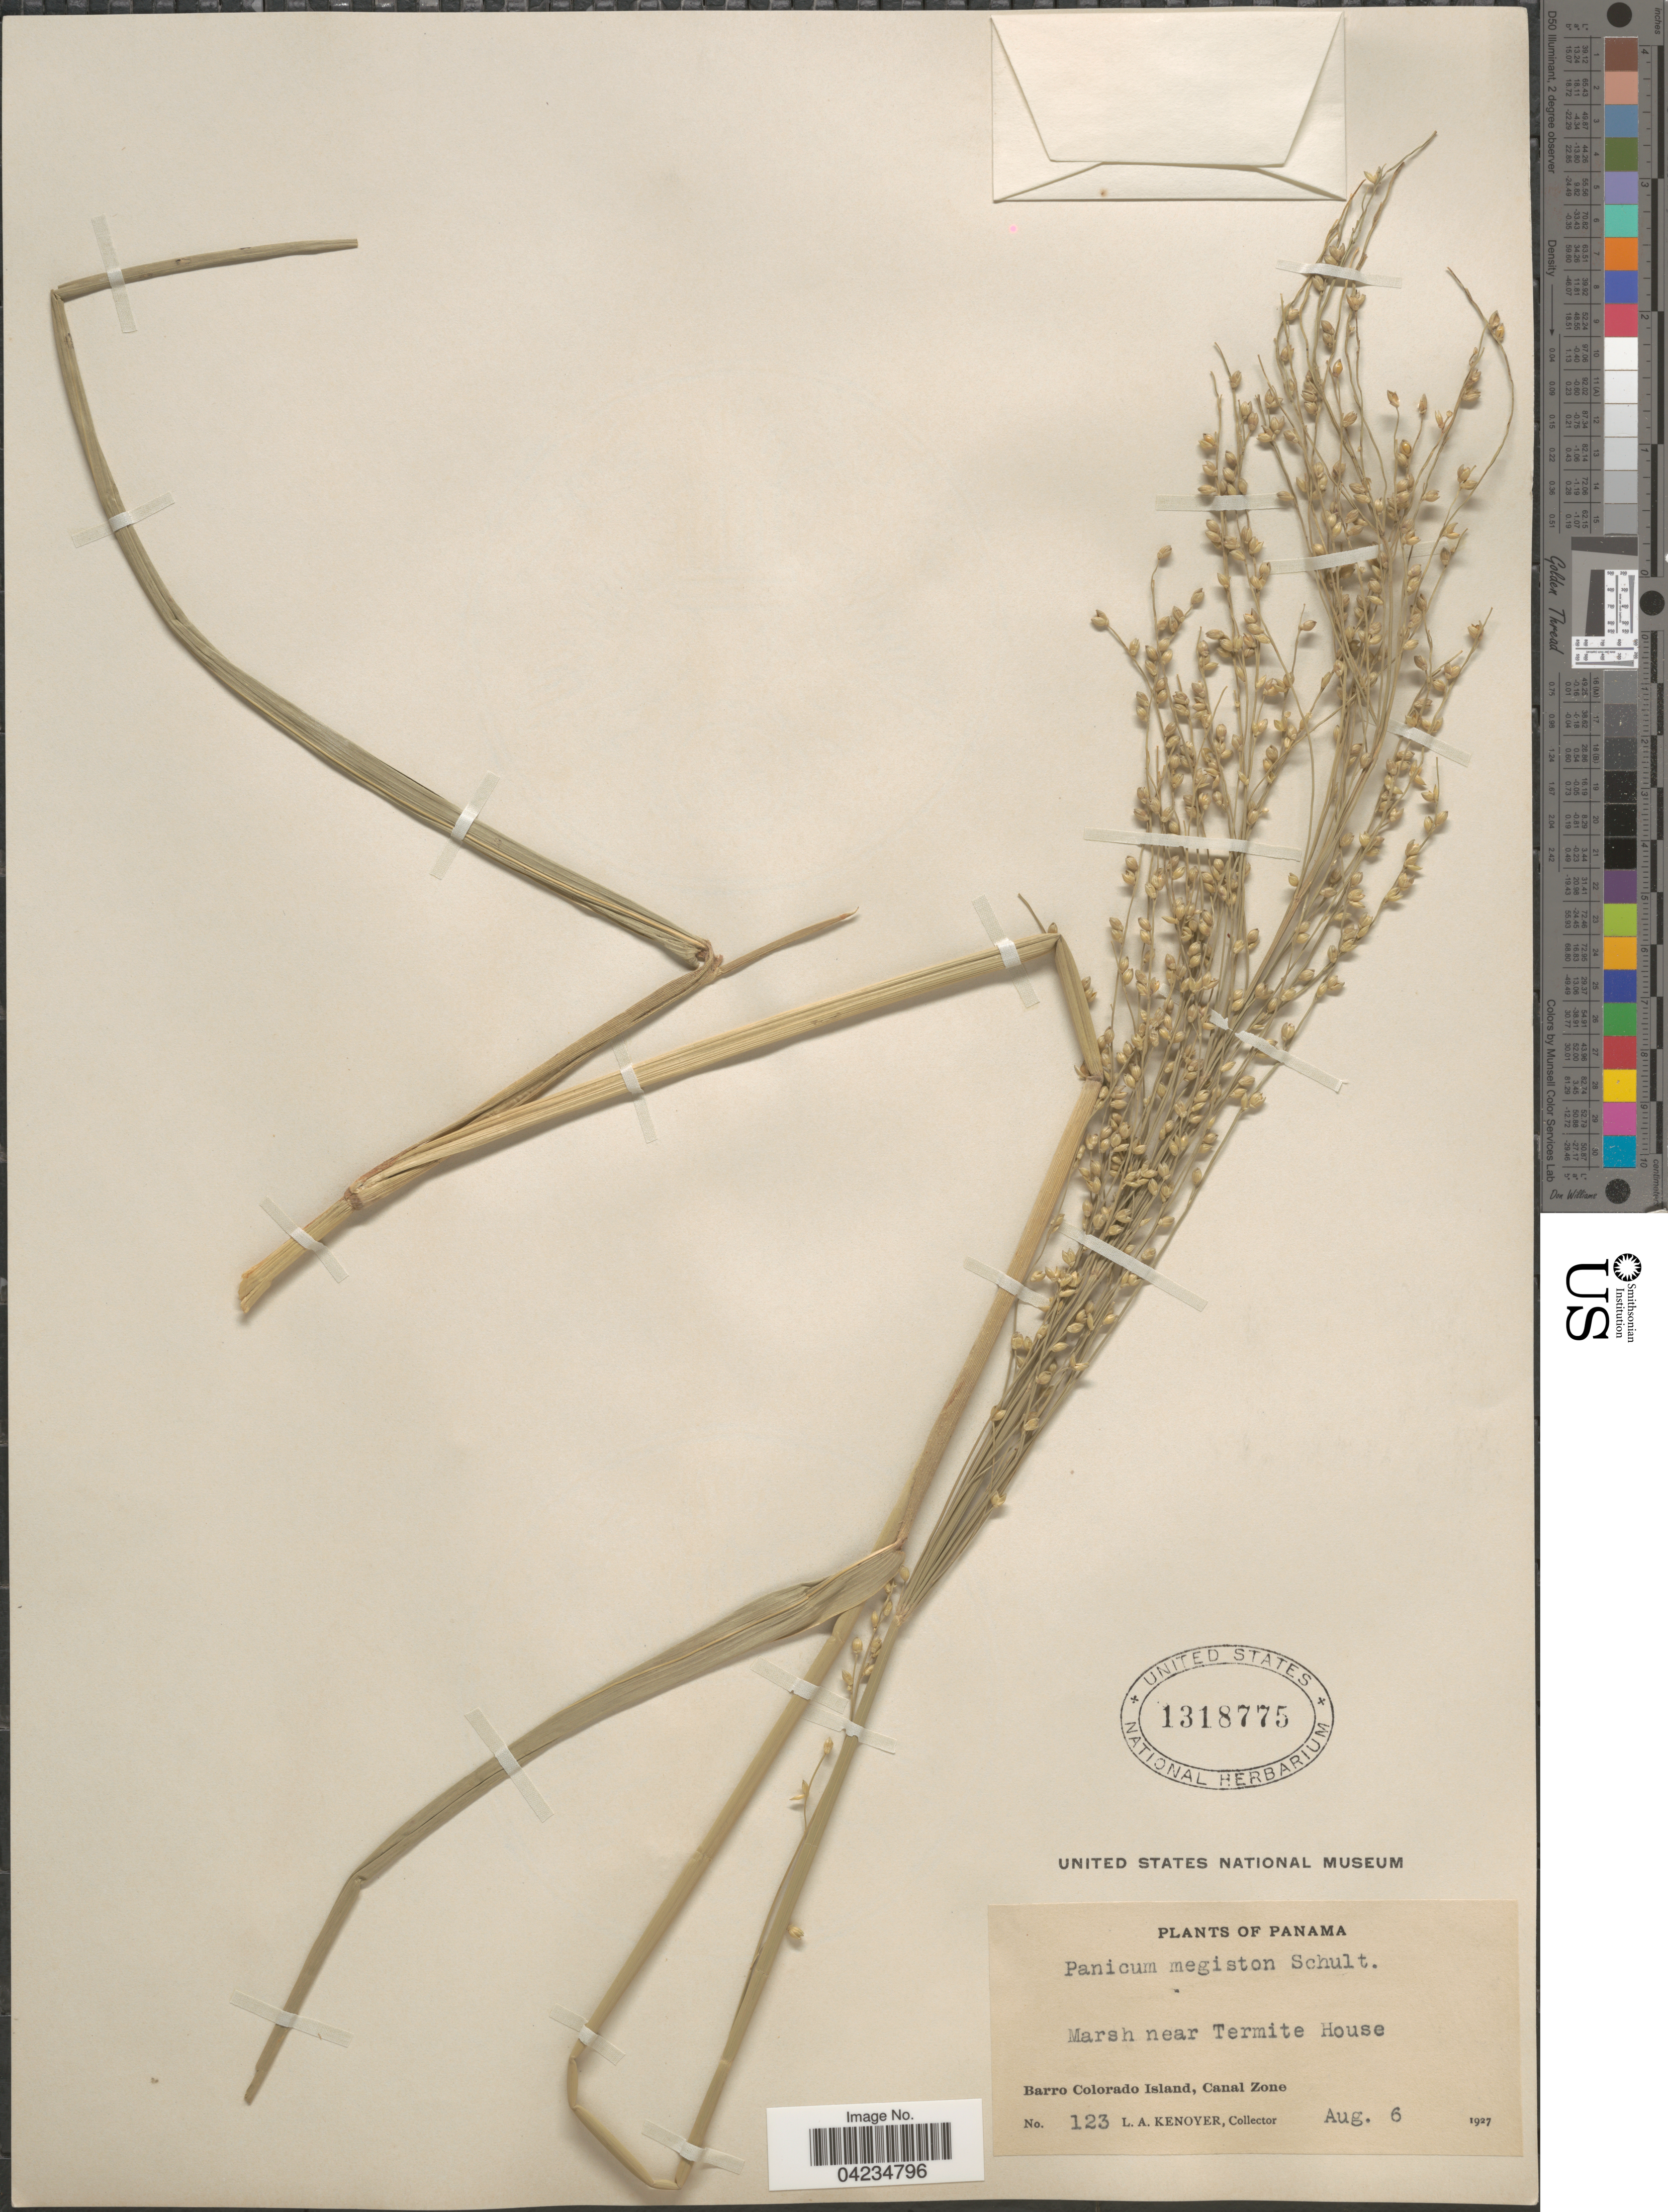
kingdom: Plantae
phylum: Tracheophyta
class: Liliopsida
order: Poales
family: Poaceae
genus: Stephostachys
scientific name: Stephostachys mertensii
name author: (Roth) Zuloaga & Marrone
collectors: L. A. Kenoyer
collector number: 123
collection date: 1927-08-06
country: Panama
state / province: Panamá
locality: Marsh near Termite House. Barro Colorado Island, Canal Zone.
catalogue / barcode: US 1318775